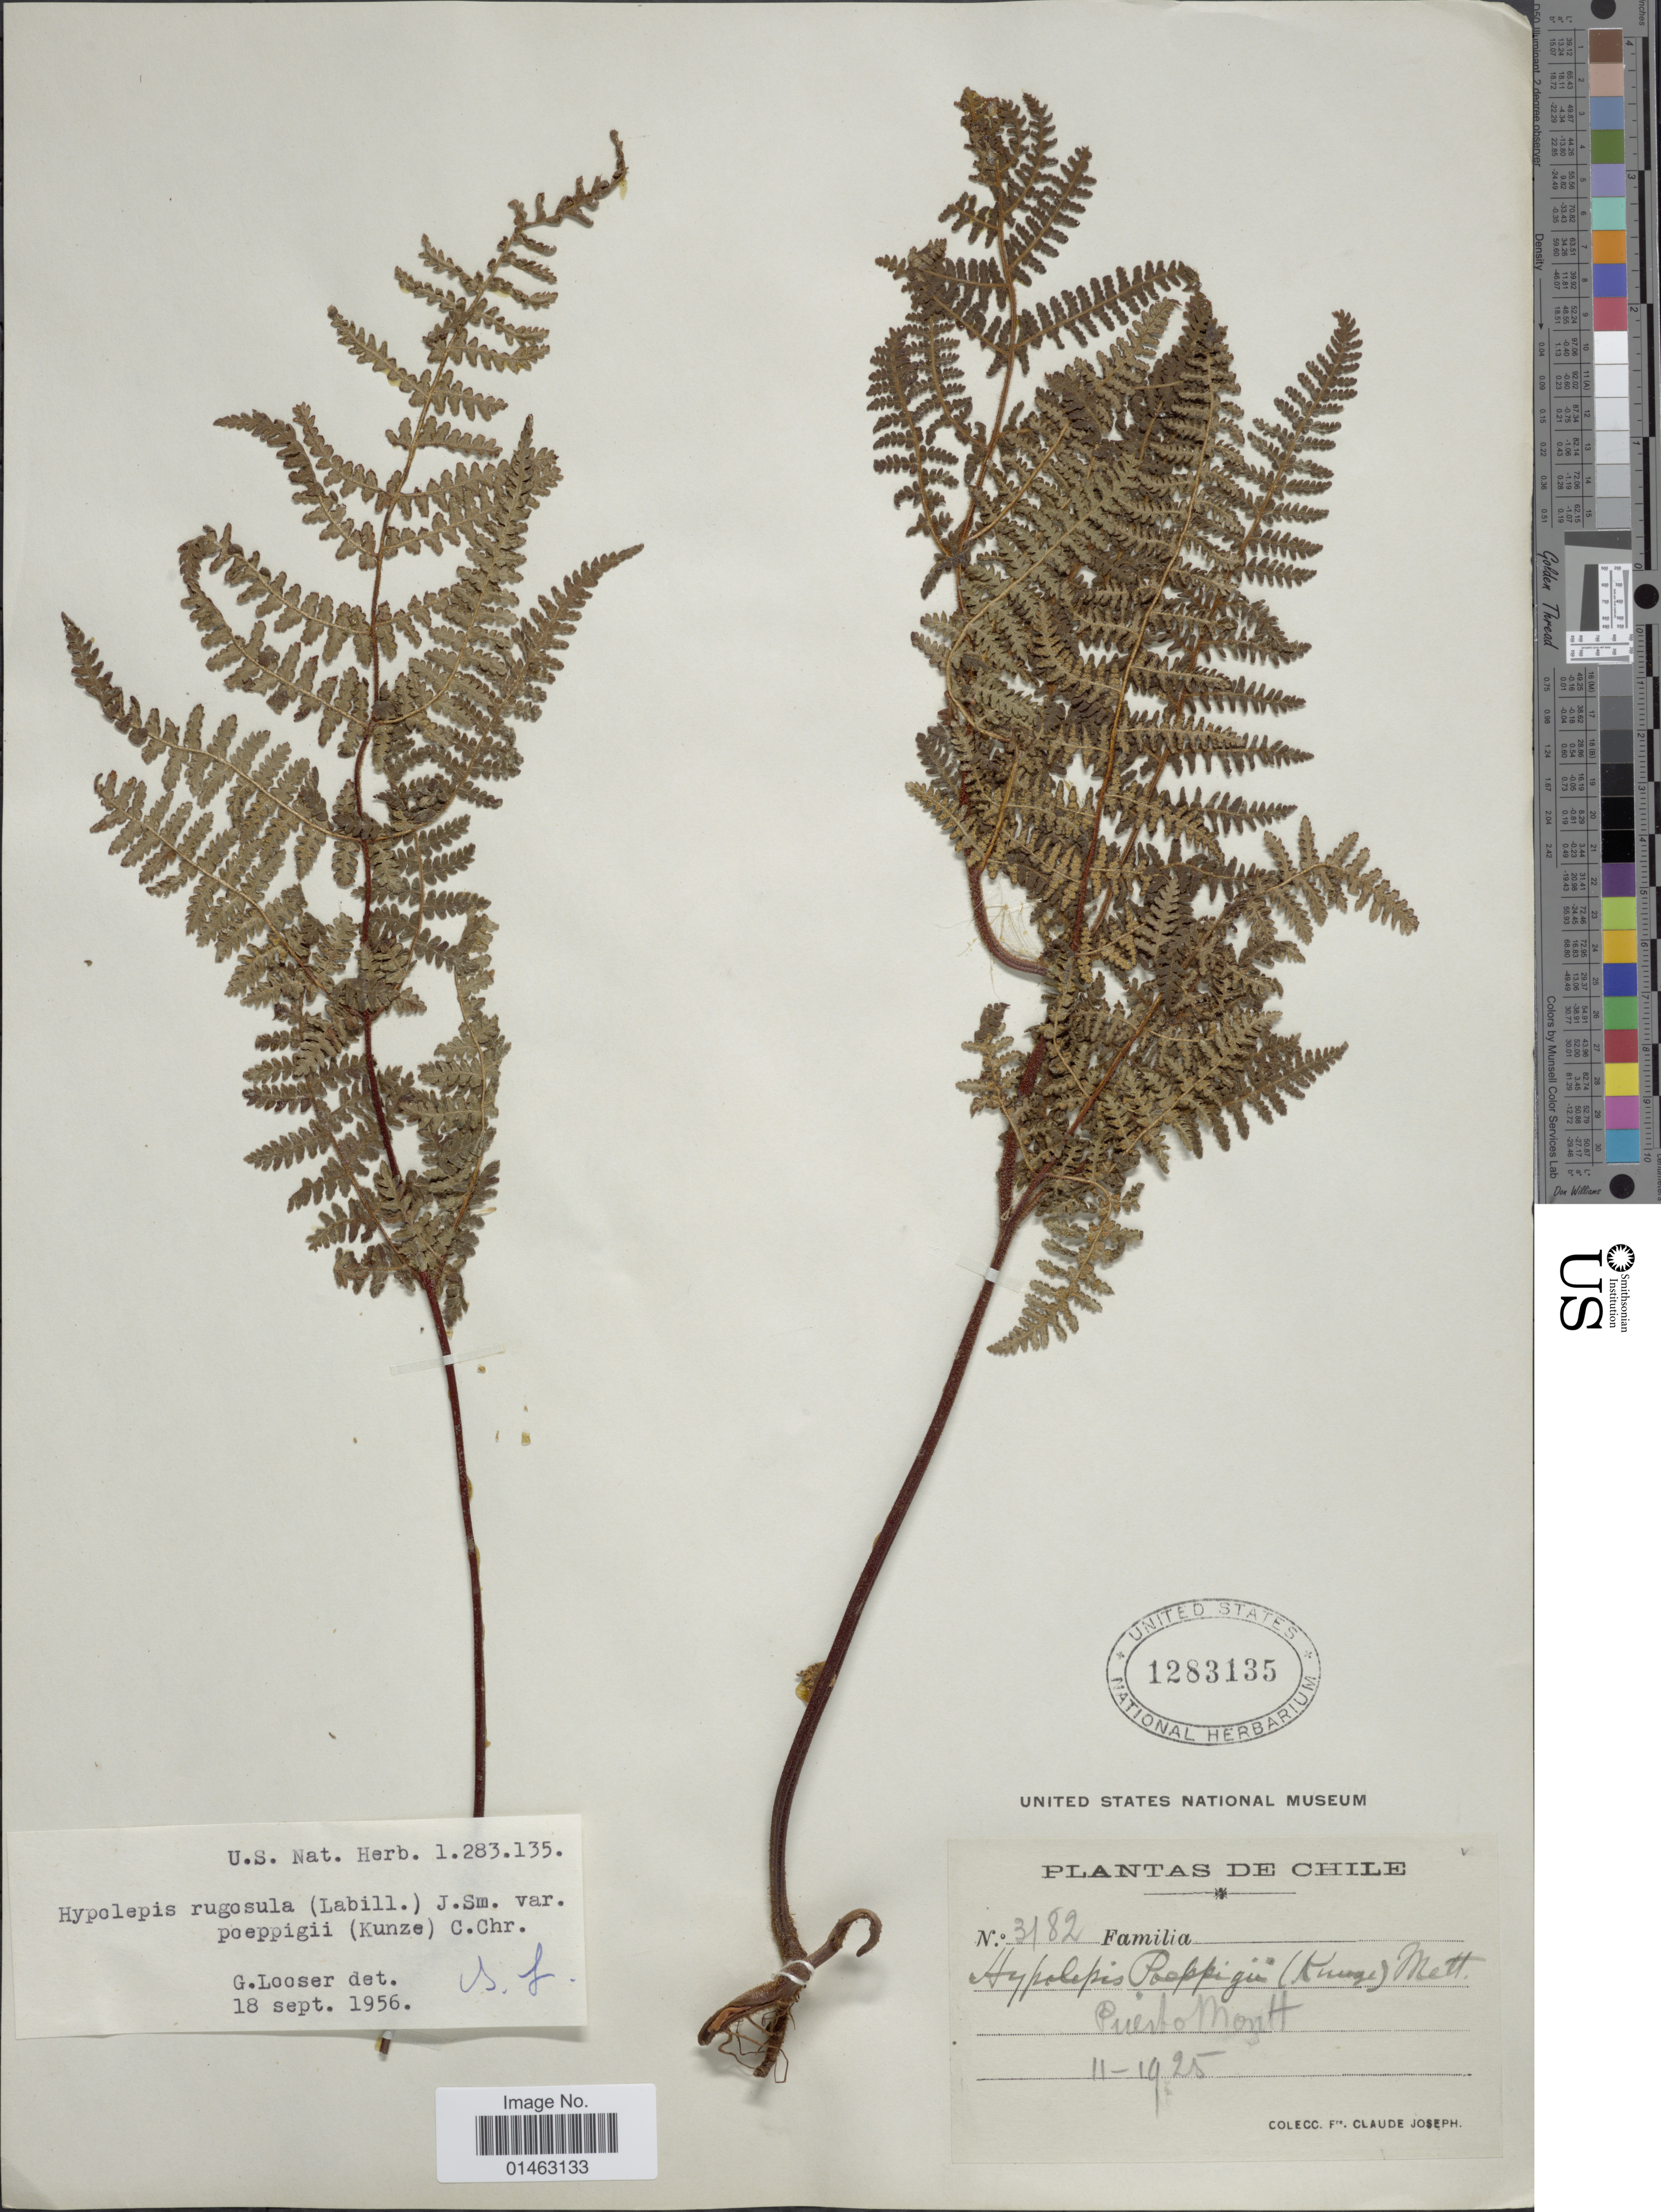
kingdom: Plantae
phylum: Tracheophyta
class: Polypodiopsida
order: Polypodiales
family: Dennstaedtiaceae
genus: Hypolepis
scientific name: Hypolepis rugosula var. poeppigii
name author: C. Chr. ex Skottsb.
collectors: Bro. Claude-Joseph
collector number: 3182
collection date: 1925-02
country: Chile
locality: Puerto Montt.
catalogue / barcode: US 1283135